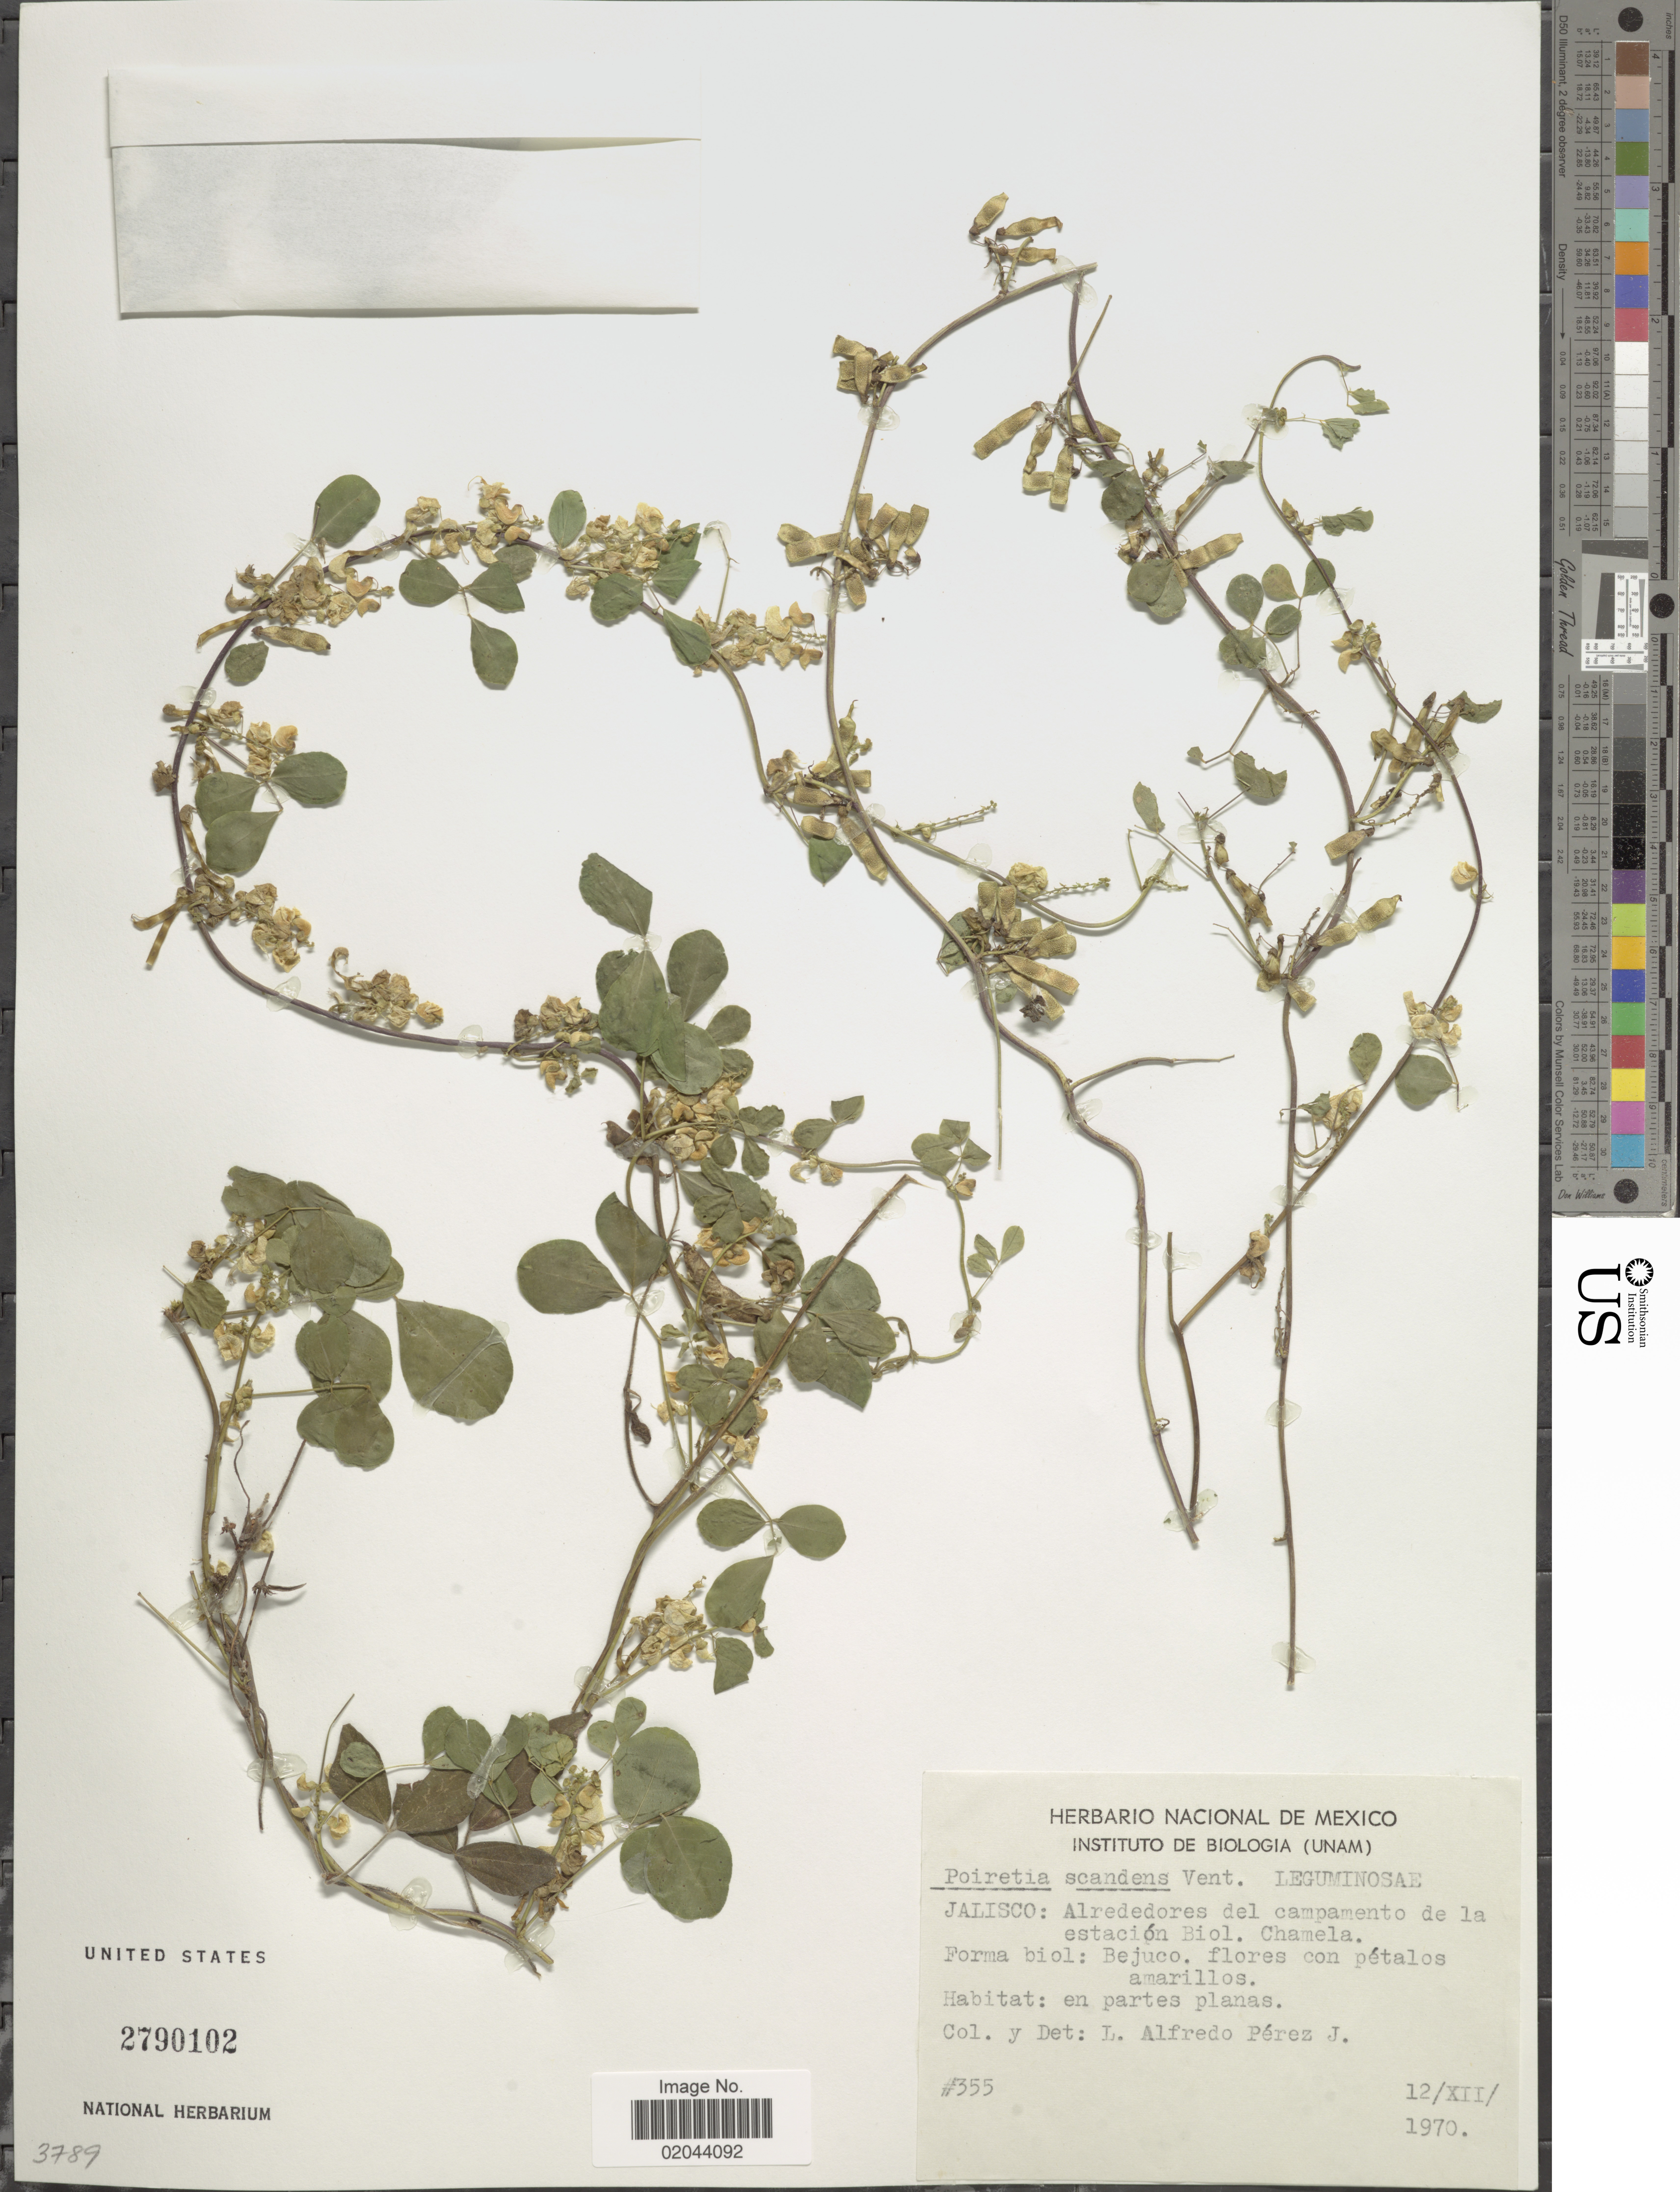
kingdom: Plantae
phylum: Tracheophyta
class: Magnoliopsida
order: Fabales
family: Fabaceae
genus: Poiretia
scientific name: Poiretia scandens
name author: Vent.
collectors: L. Perez Jimenez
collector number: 355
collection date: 1970-12-12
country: Mexico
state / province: Jalisco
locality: Alrededos del campamento de la estación Biol Chamela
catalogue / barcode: US 2790102